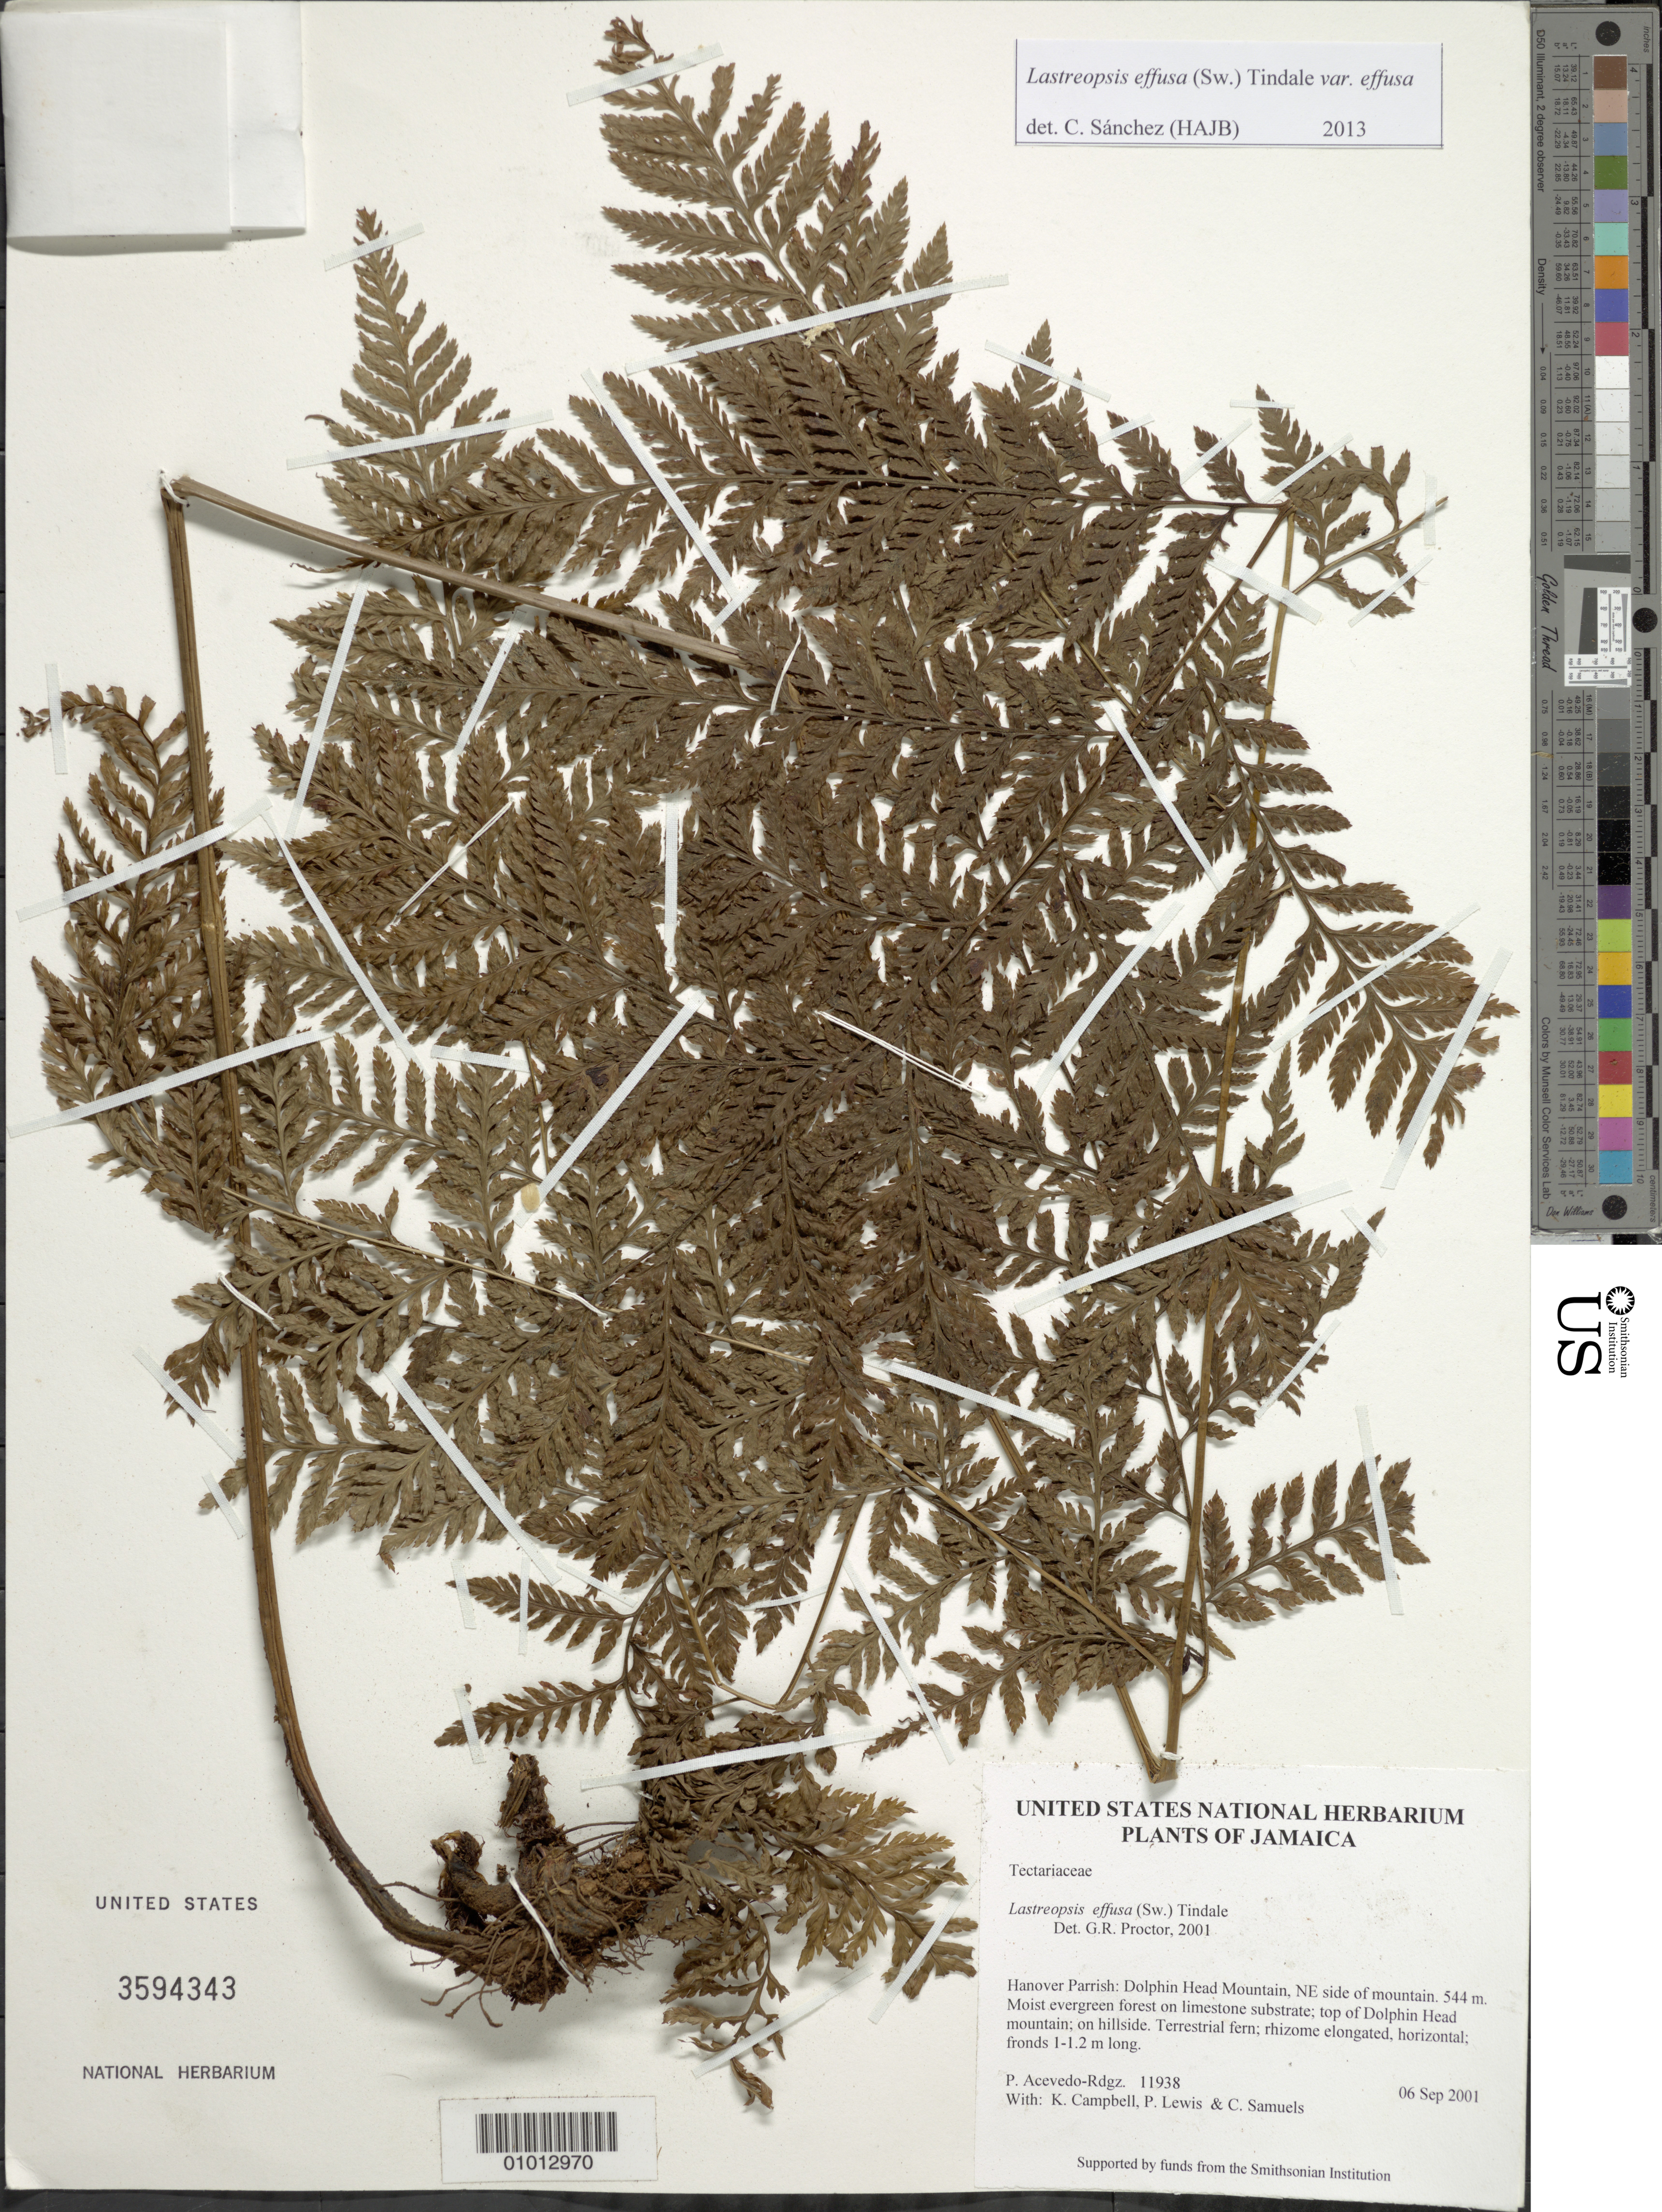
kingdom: Plantae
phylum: Tracheophyta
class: Polypodiopsida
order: Polypodiales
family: Dryopteridaceae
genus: Parapolystichum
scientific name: Parapolystichum effusum var. effusum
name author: (Sw.) Ching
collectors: P. Acevedo-Rodr., K. Campbell, P. Lewis & C. Samuels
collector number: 11938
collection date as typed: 06 Sep 2001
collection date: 2001-09-06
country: Jamaica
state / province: Hanover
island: Jamaica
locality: Hanover Parrish: Dolphin Head Mountain, NE side of mountain.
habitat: Moist evergreen forest on limestone substrate; top of Dolphin Head mountain; on hillside.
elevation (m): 544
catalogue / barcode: US 3594343